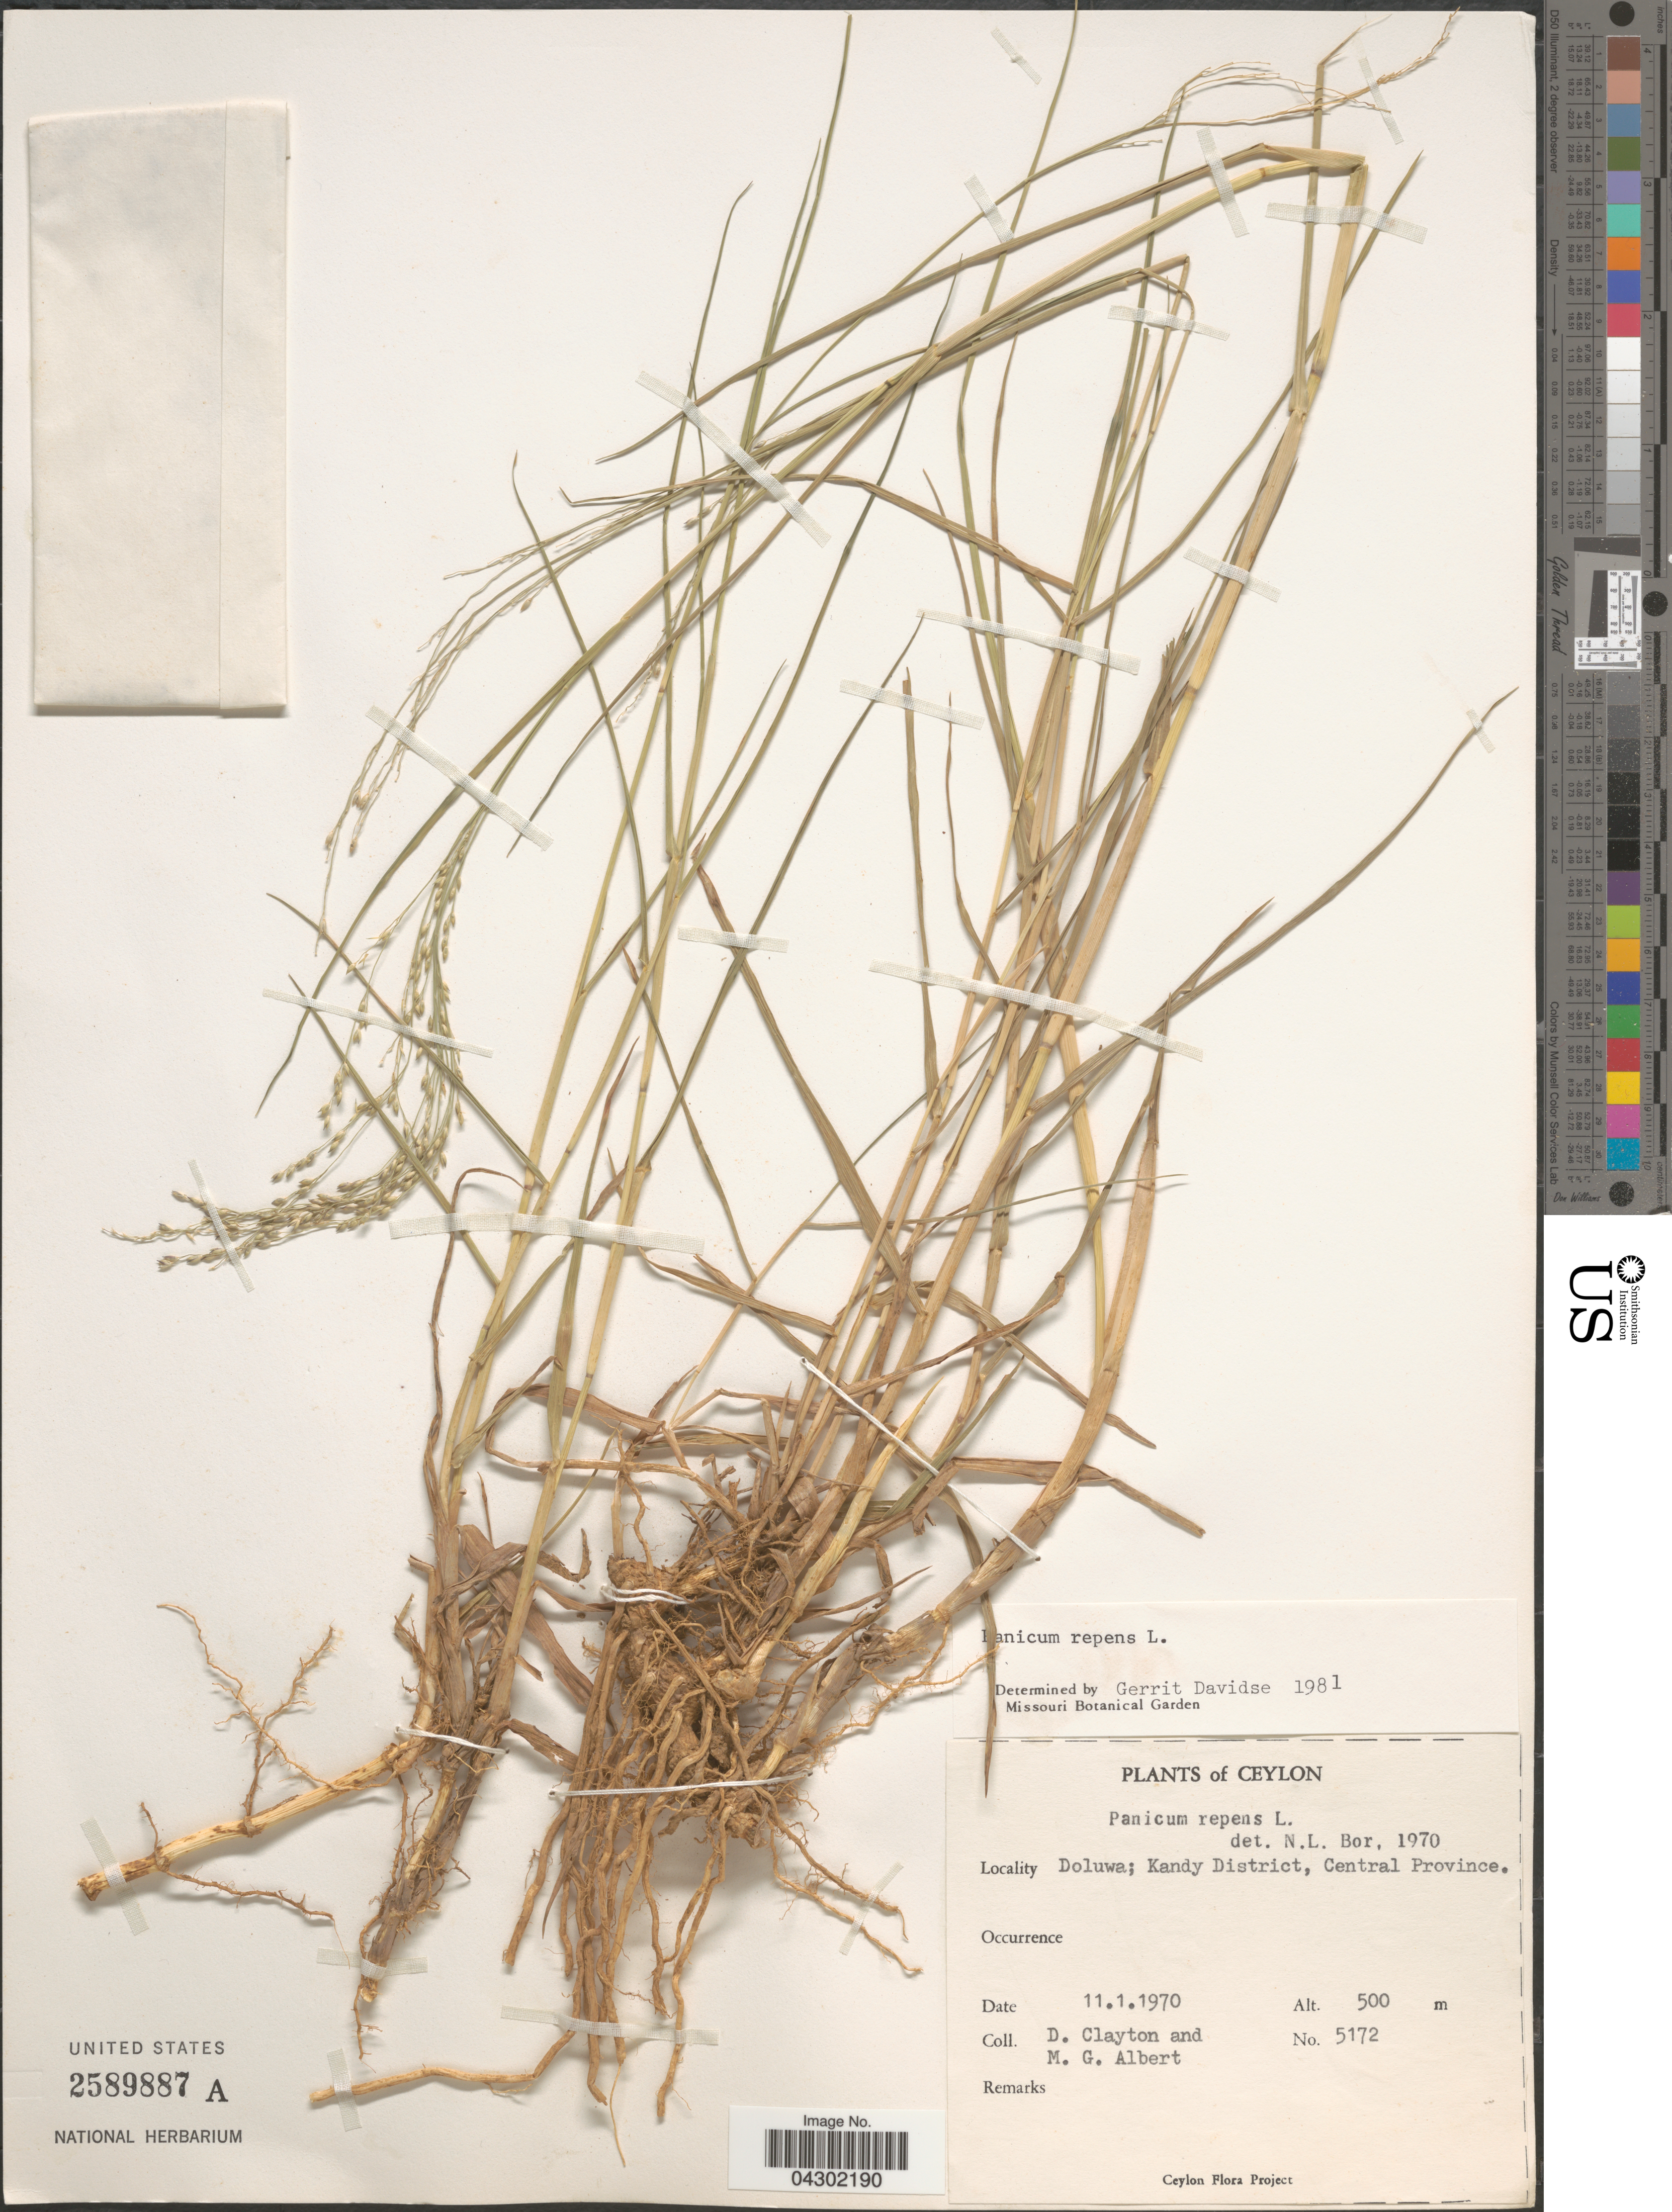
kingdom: Plantae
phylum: Tracheophyta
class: Liliopsida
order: Poales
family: Poaceae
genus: Panicum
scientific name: Panicum repens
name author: L.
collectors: D. Clayton & M. G. Albert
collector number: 5172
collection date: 1970-01-11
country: Sri Lanka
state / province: Central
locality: Ceylon. Doluwa; Kandy District.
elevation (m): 500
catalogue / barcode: US 2589887A